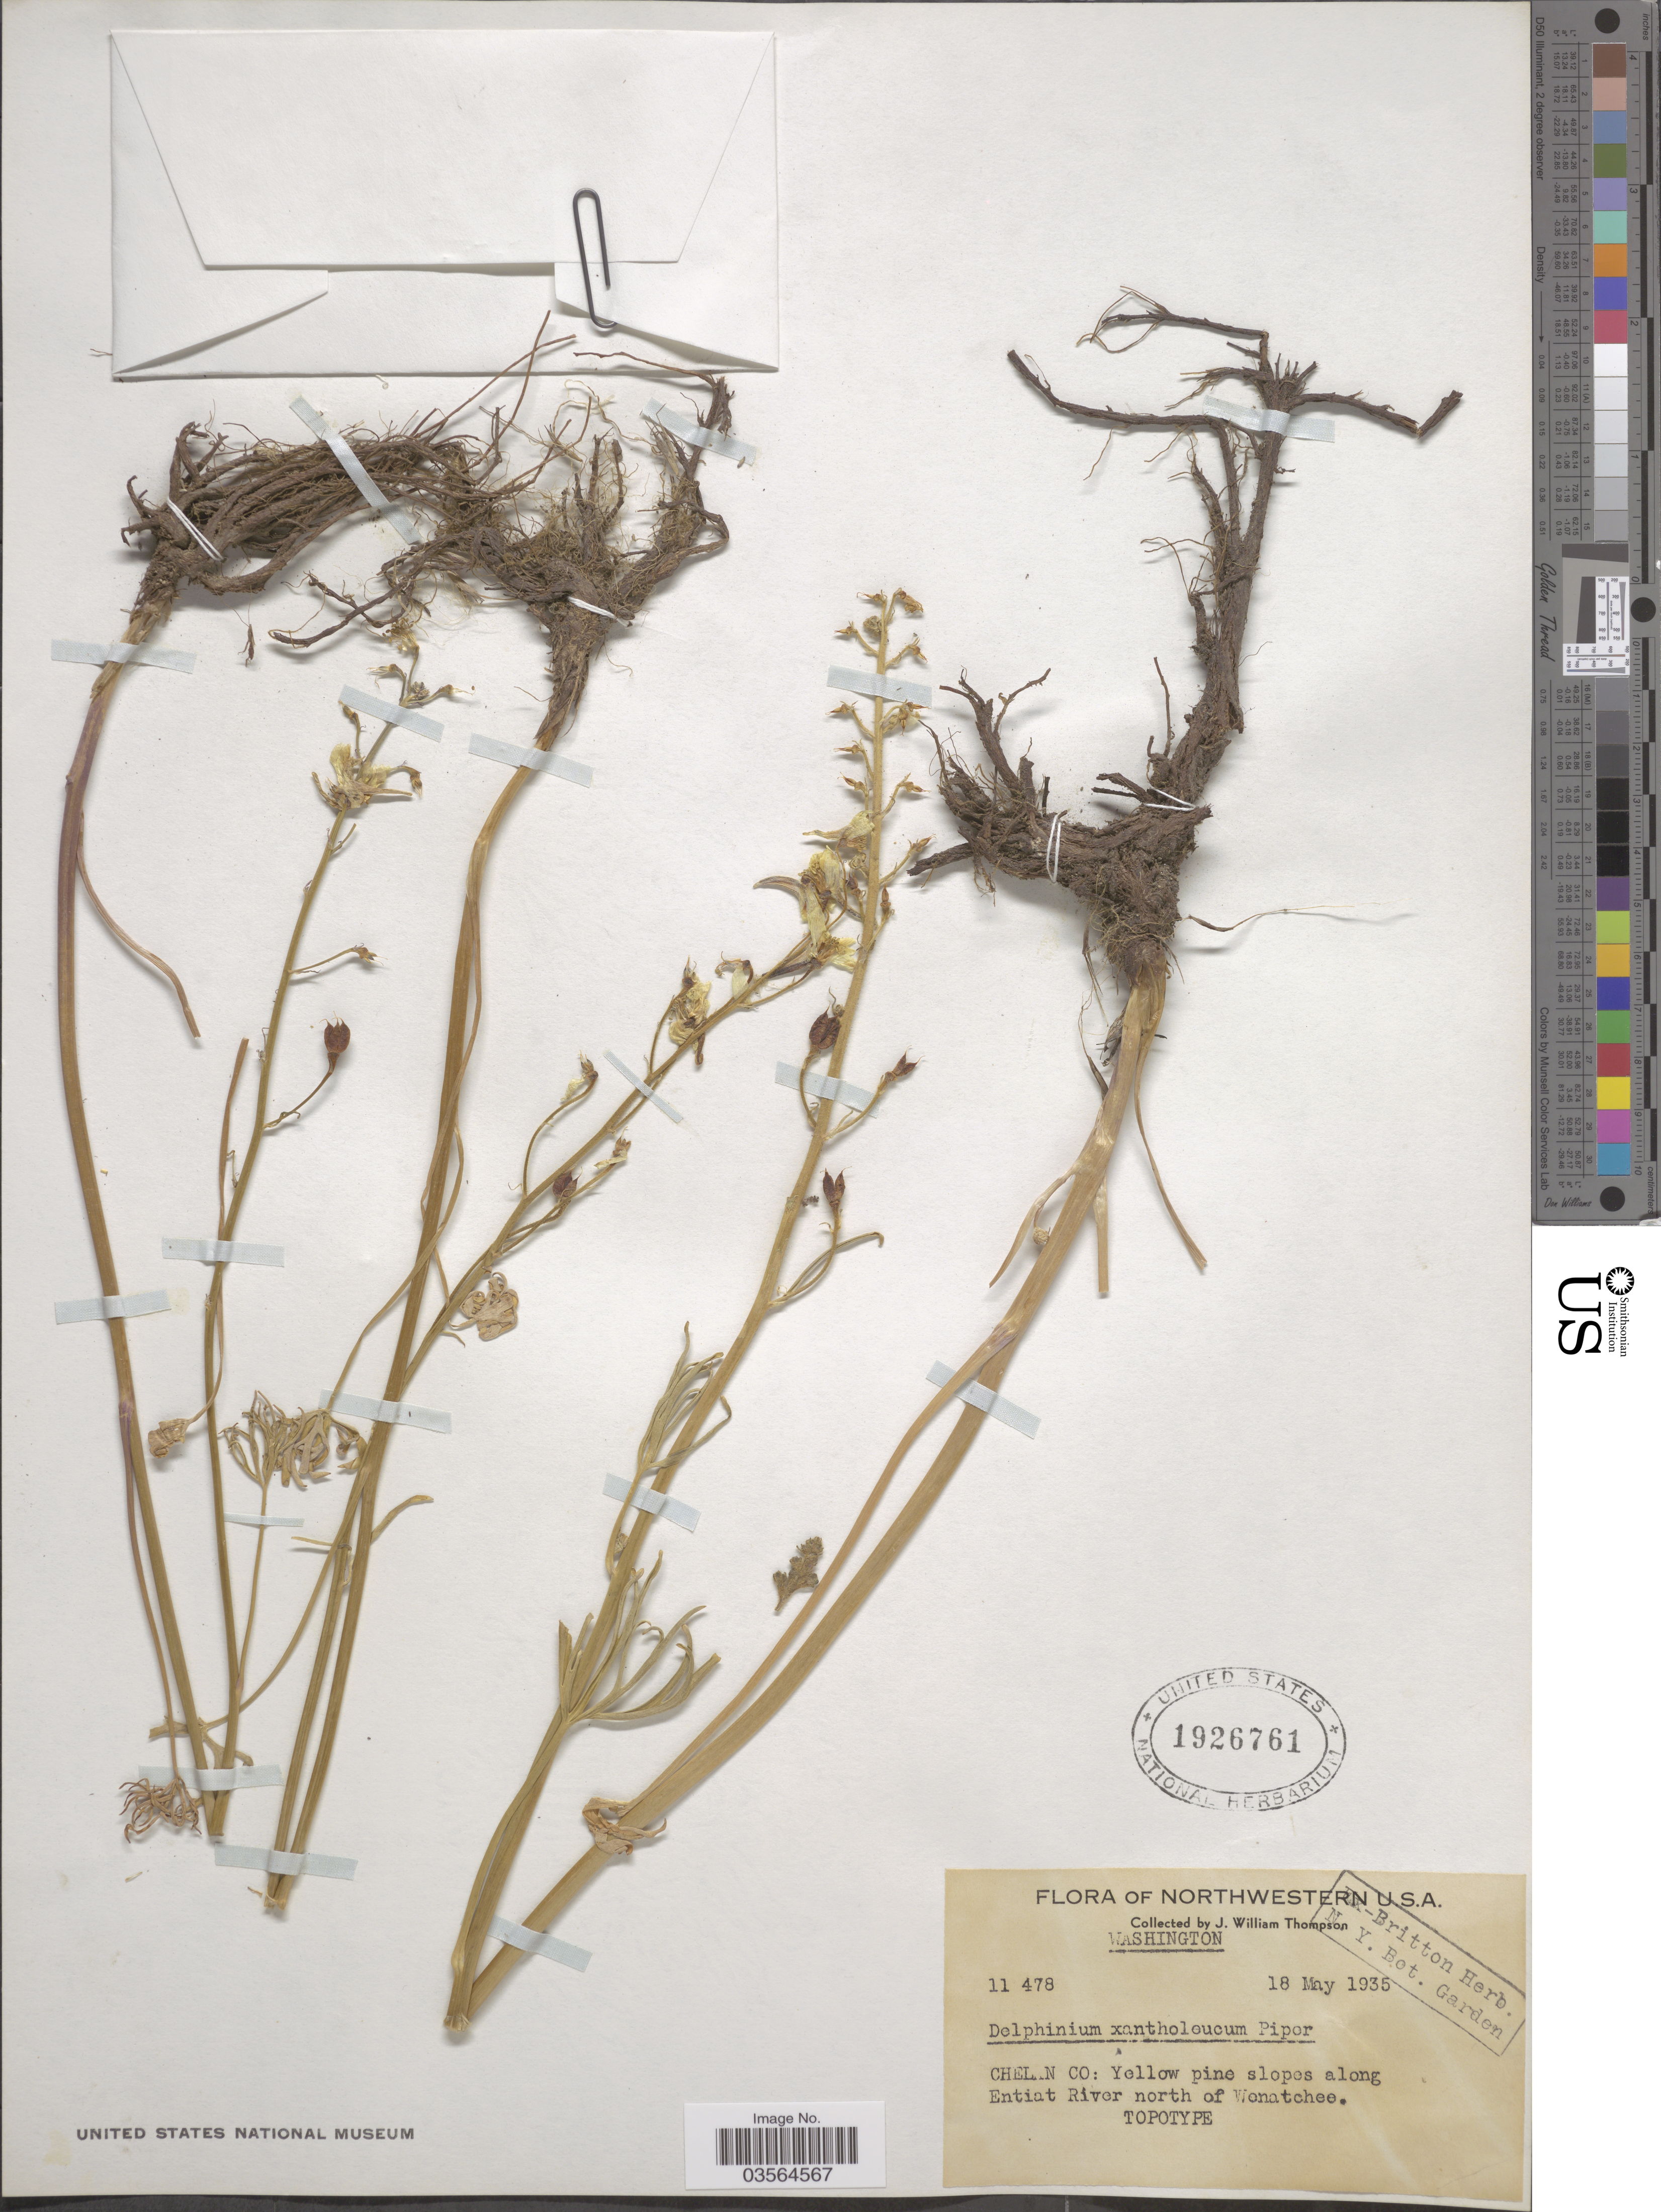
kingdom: Plantae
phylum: Tracheophyta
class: Magnoliopsida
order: Ranunculales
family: Ranunculaceae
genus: Delphinium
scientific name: Delphinium xantholeucum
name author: Piper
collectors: J. W. Thompson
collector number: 11478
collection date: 1935-05-18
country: United States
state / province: Washington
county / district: Chelan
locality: Northwestern U.S.A. Chelan Co: Yellow pine slopes along Entiat River north of Wenatchee.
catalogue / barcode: US 1926761